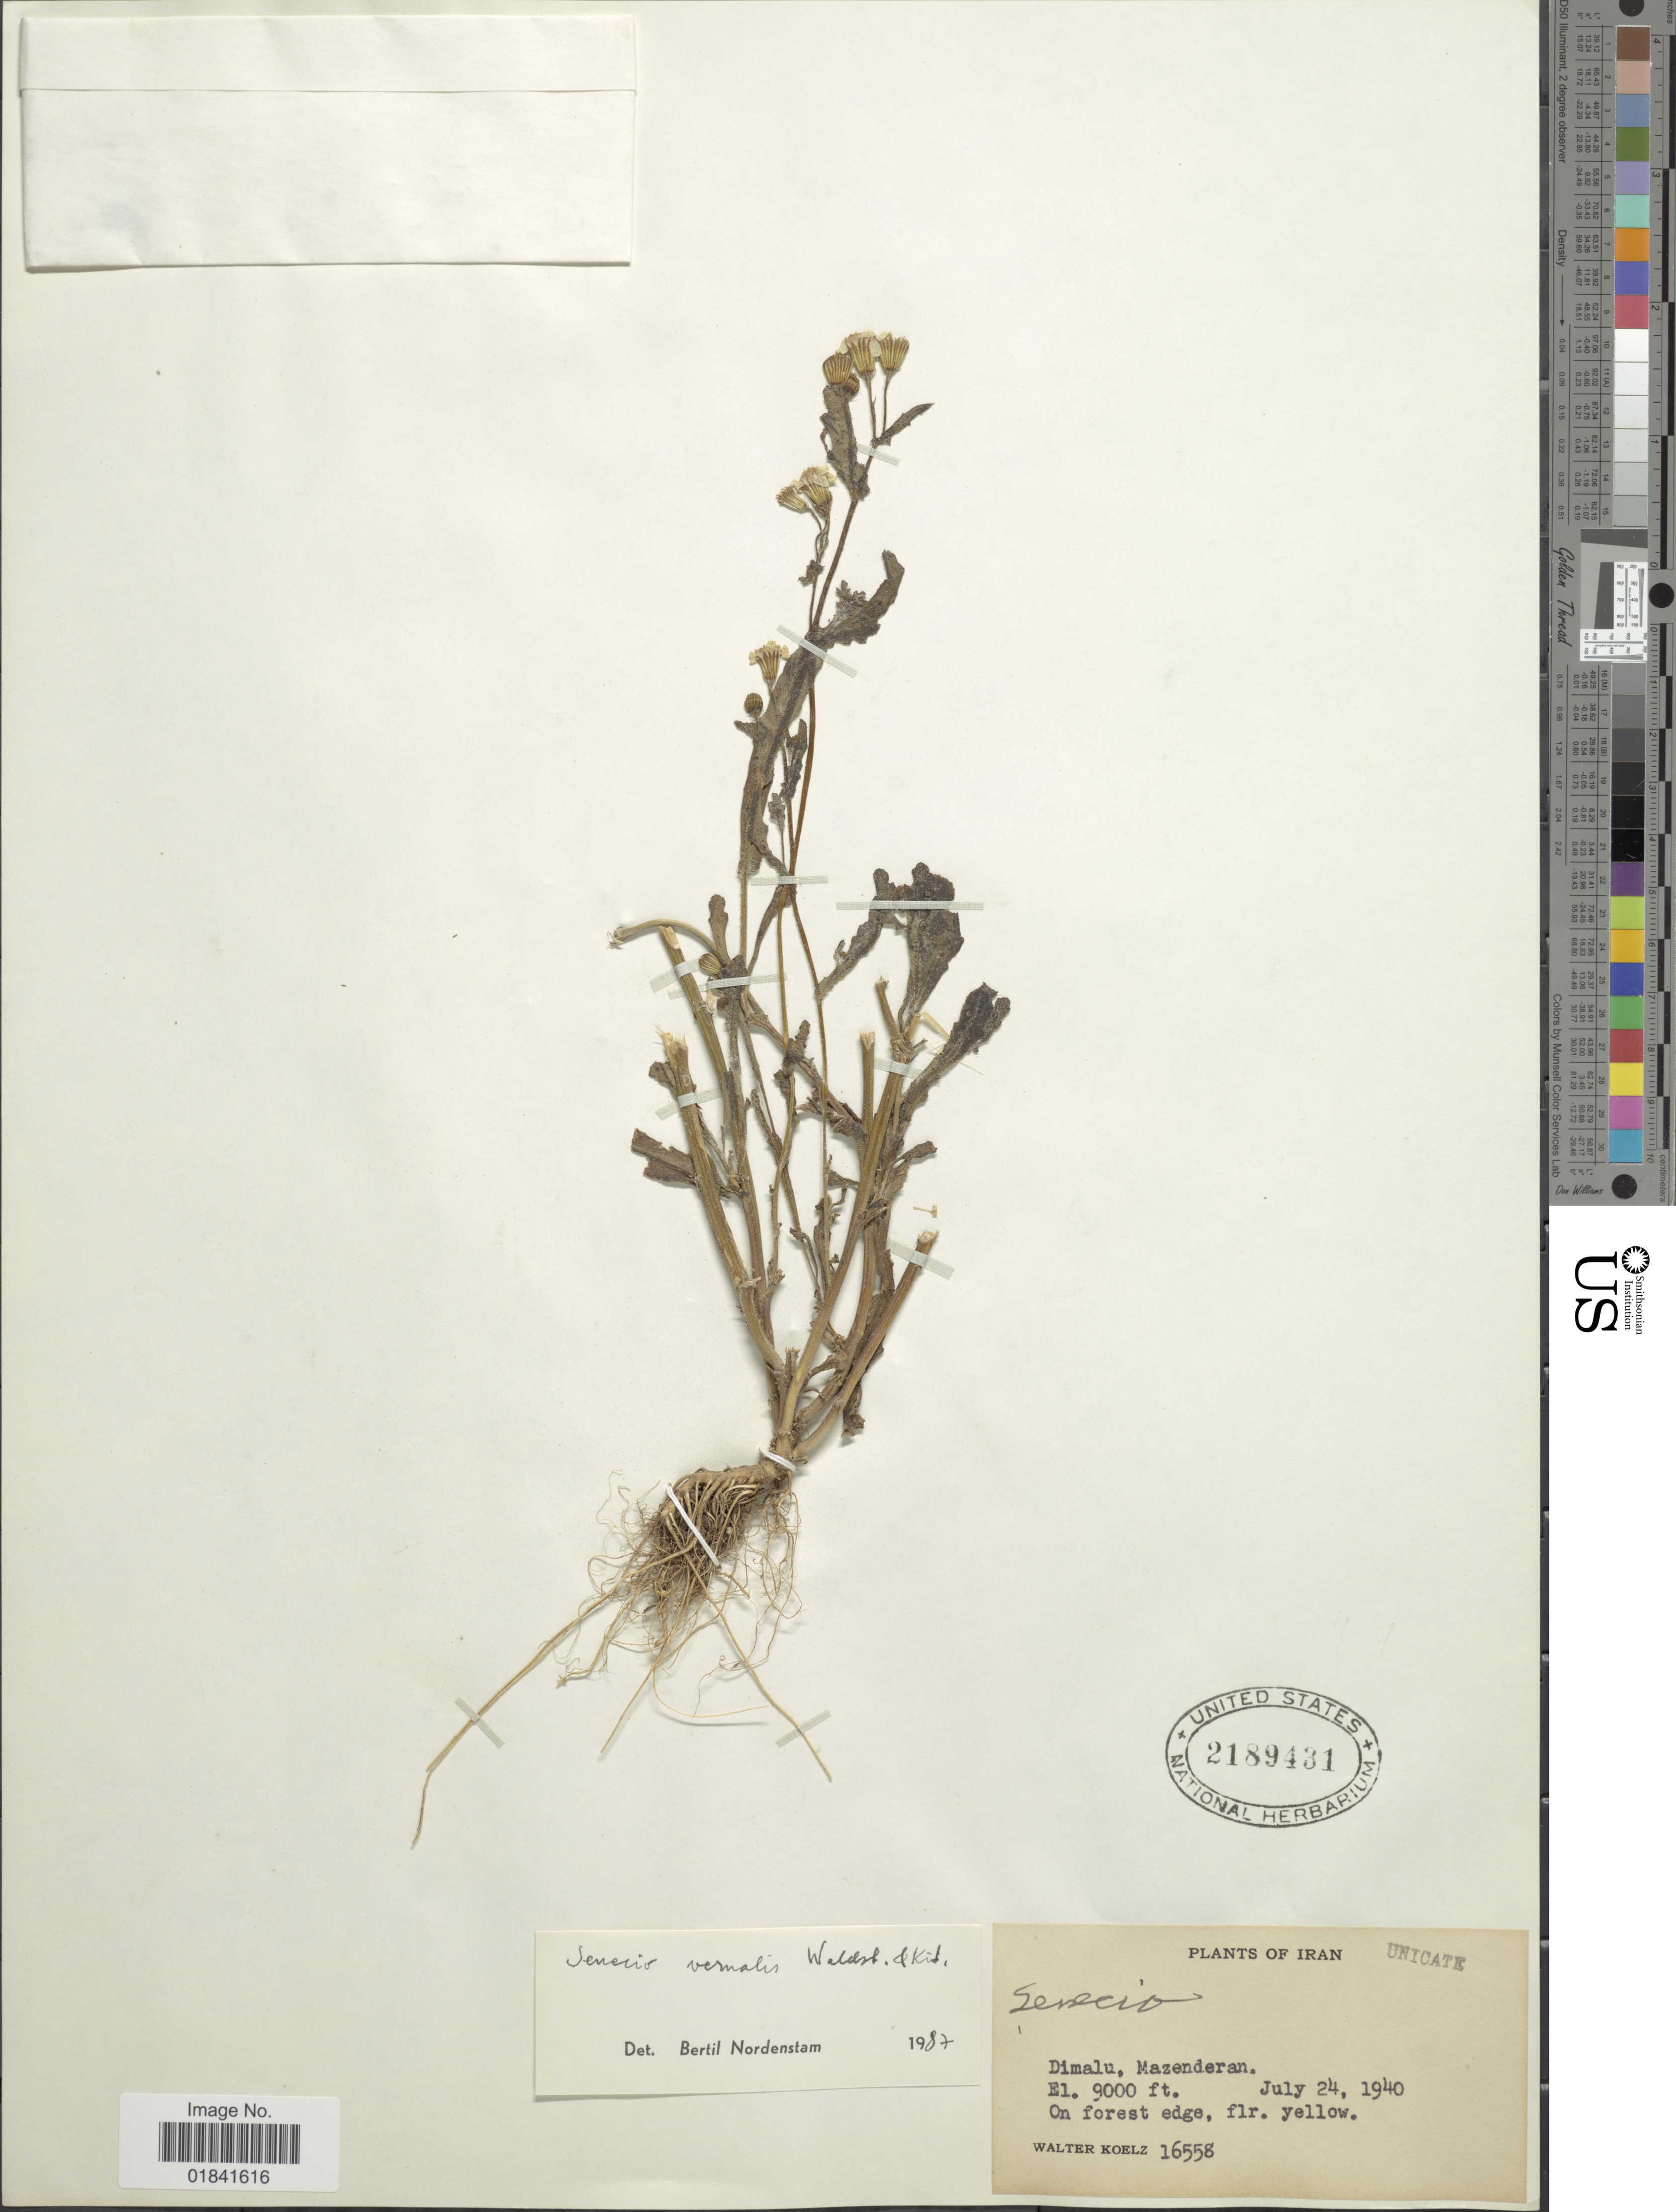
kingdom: Plantae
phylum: Tracheophyta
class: Magnoliopsida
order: Asterales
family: Asteraceae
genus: Senecio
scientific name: Senecio vernalis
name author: Franch.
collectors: W. N. Koelz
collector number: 16558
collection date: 1940-07-24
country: Iran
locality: Dimalu, Mazenderan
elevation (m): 2743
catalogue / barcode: US 2189431